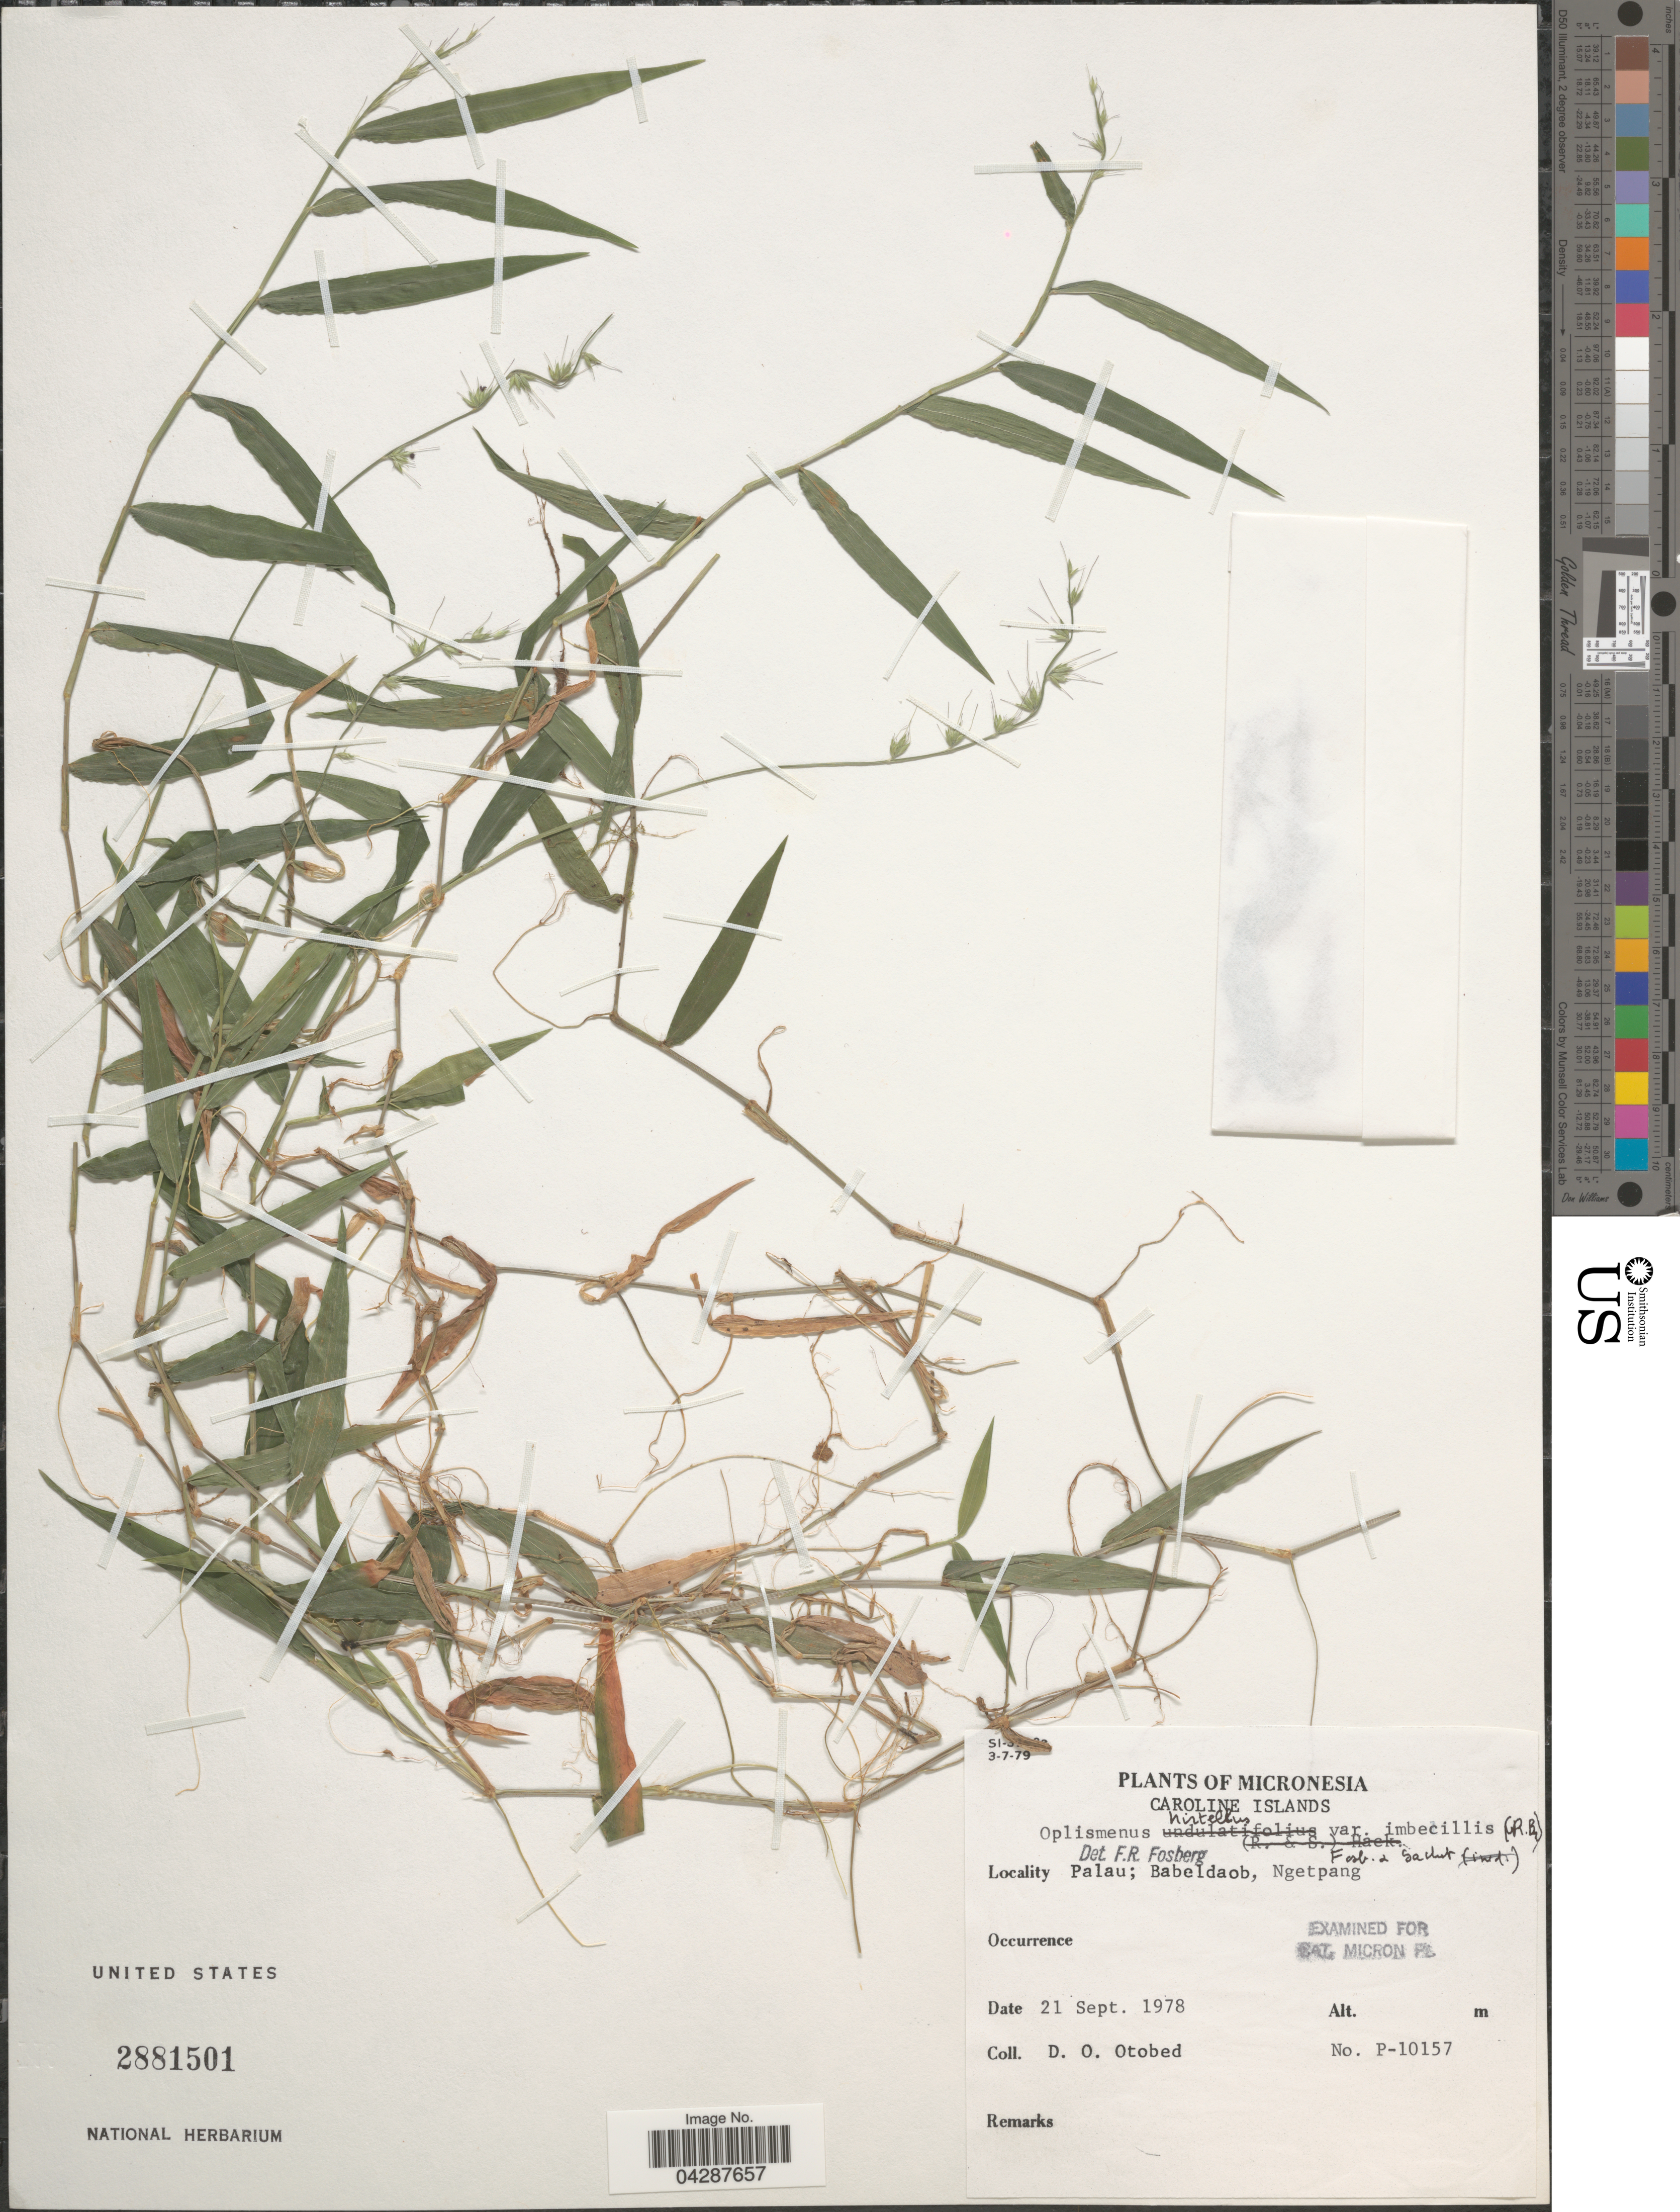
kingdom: Plantae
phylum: Tracheophyta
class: Liliopsida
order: Poales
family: Poaceae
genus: Oplismenus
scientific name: Oplismenus hirtellus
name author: (L.) P. Beauv.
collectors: D. O. Otobed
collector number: P-10157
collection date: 1978-09-21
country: Kiribati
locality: Micronesia. Caroline Islands. Palau; Babeldaob, Ngetpang.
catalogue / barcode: US 2881501